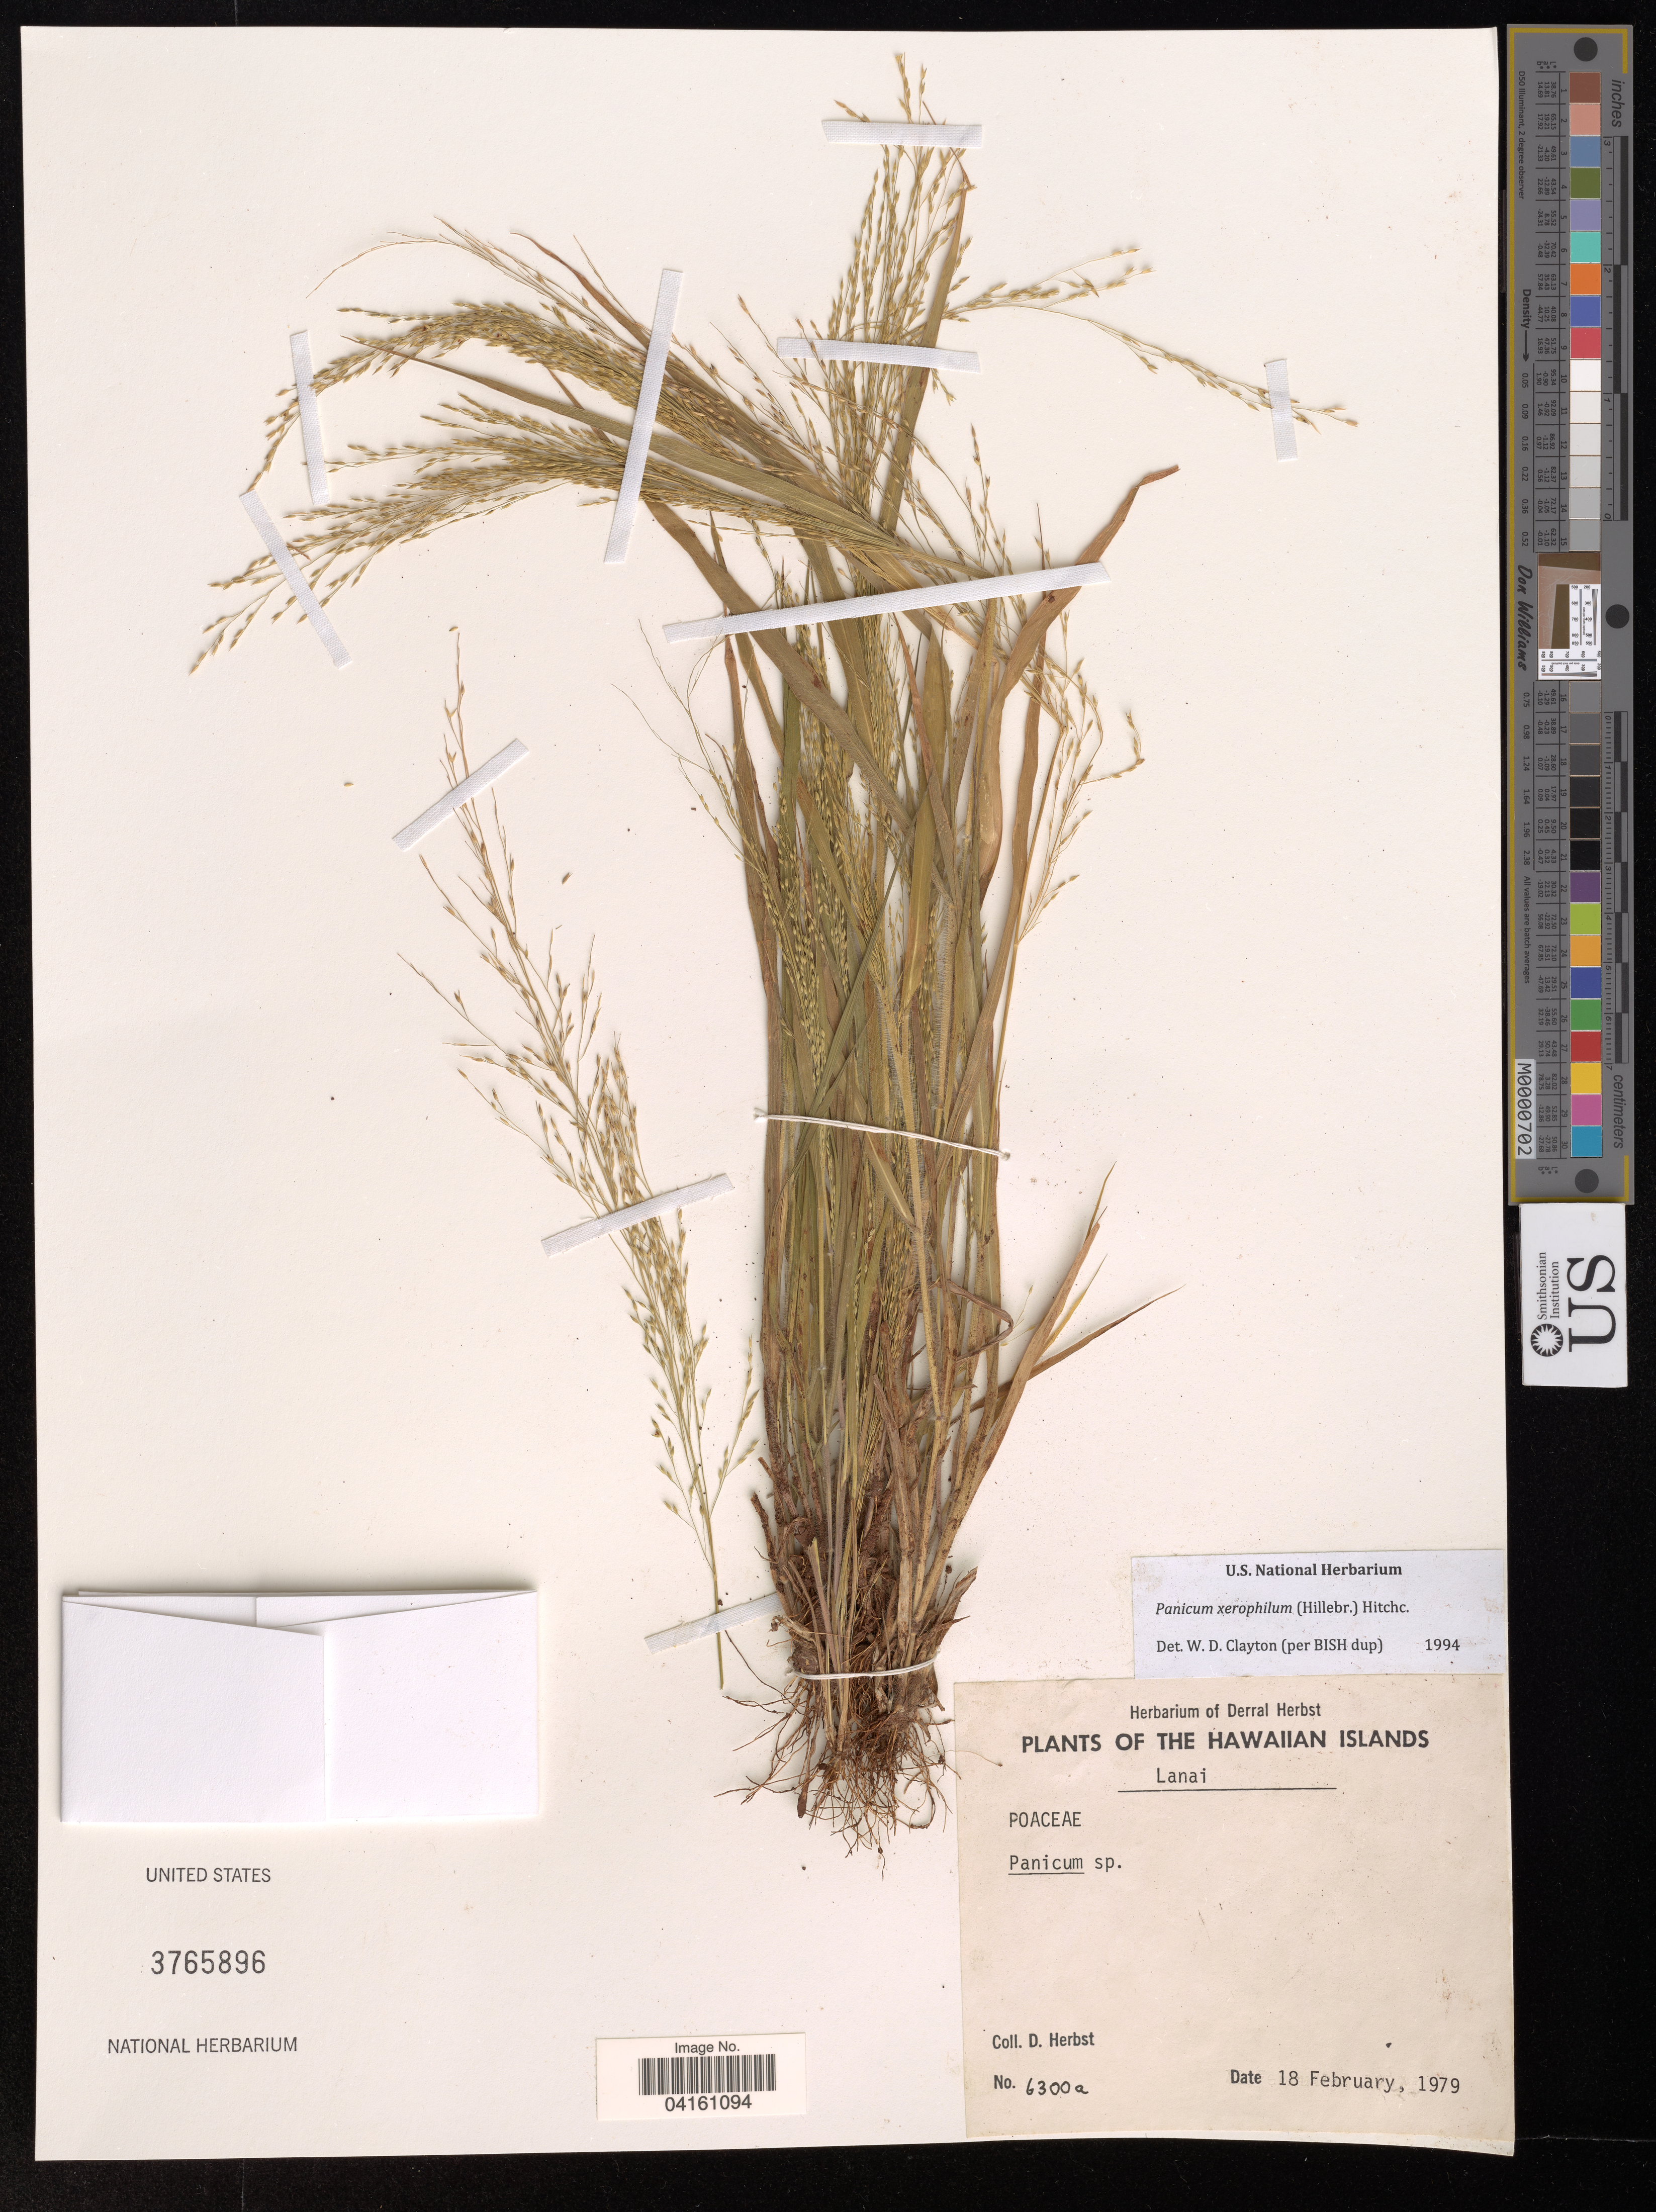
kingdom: Plantae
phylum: Tracheophyta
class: Liliopsida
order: Poales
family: Poaceae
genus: Panicum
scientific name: Panicum xerophilum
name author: (Hillebr.) Hitchc.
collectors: D. Herbst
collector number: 6300a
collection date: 1979-02-18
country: United States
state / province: Hawaii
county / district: Maui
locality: The Hawaiian Islands. Lanai.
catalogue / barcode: US 3765896